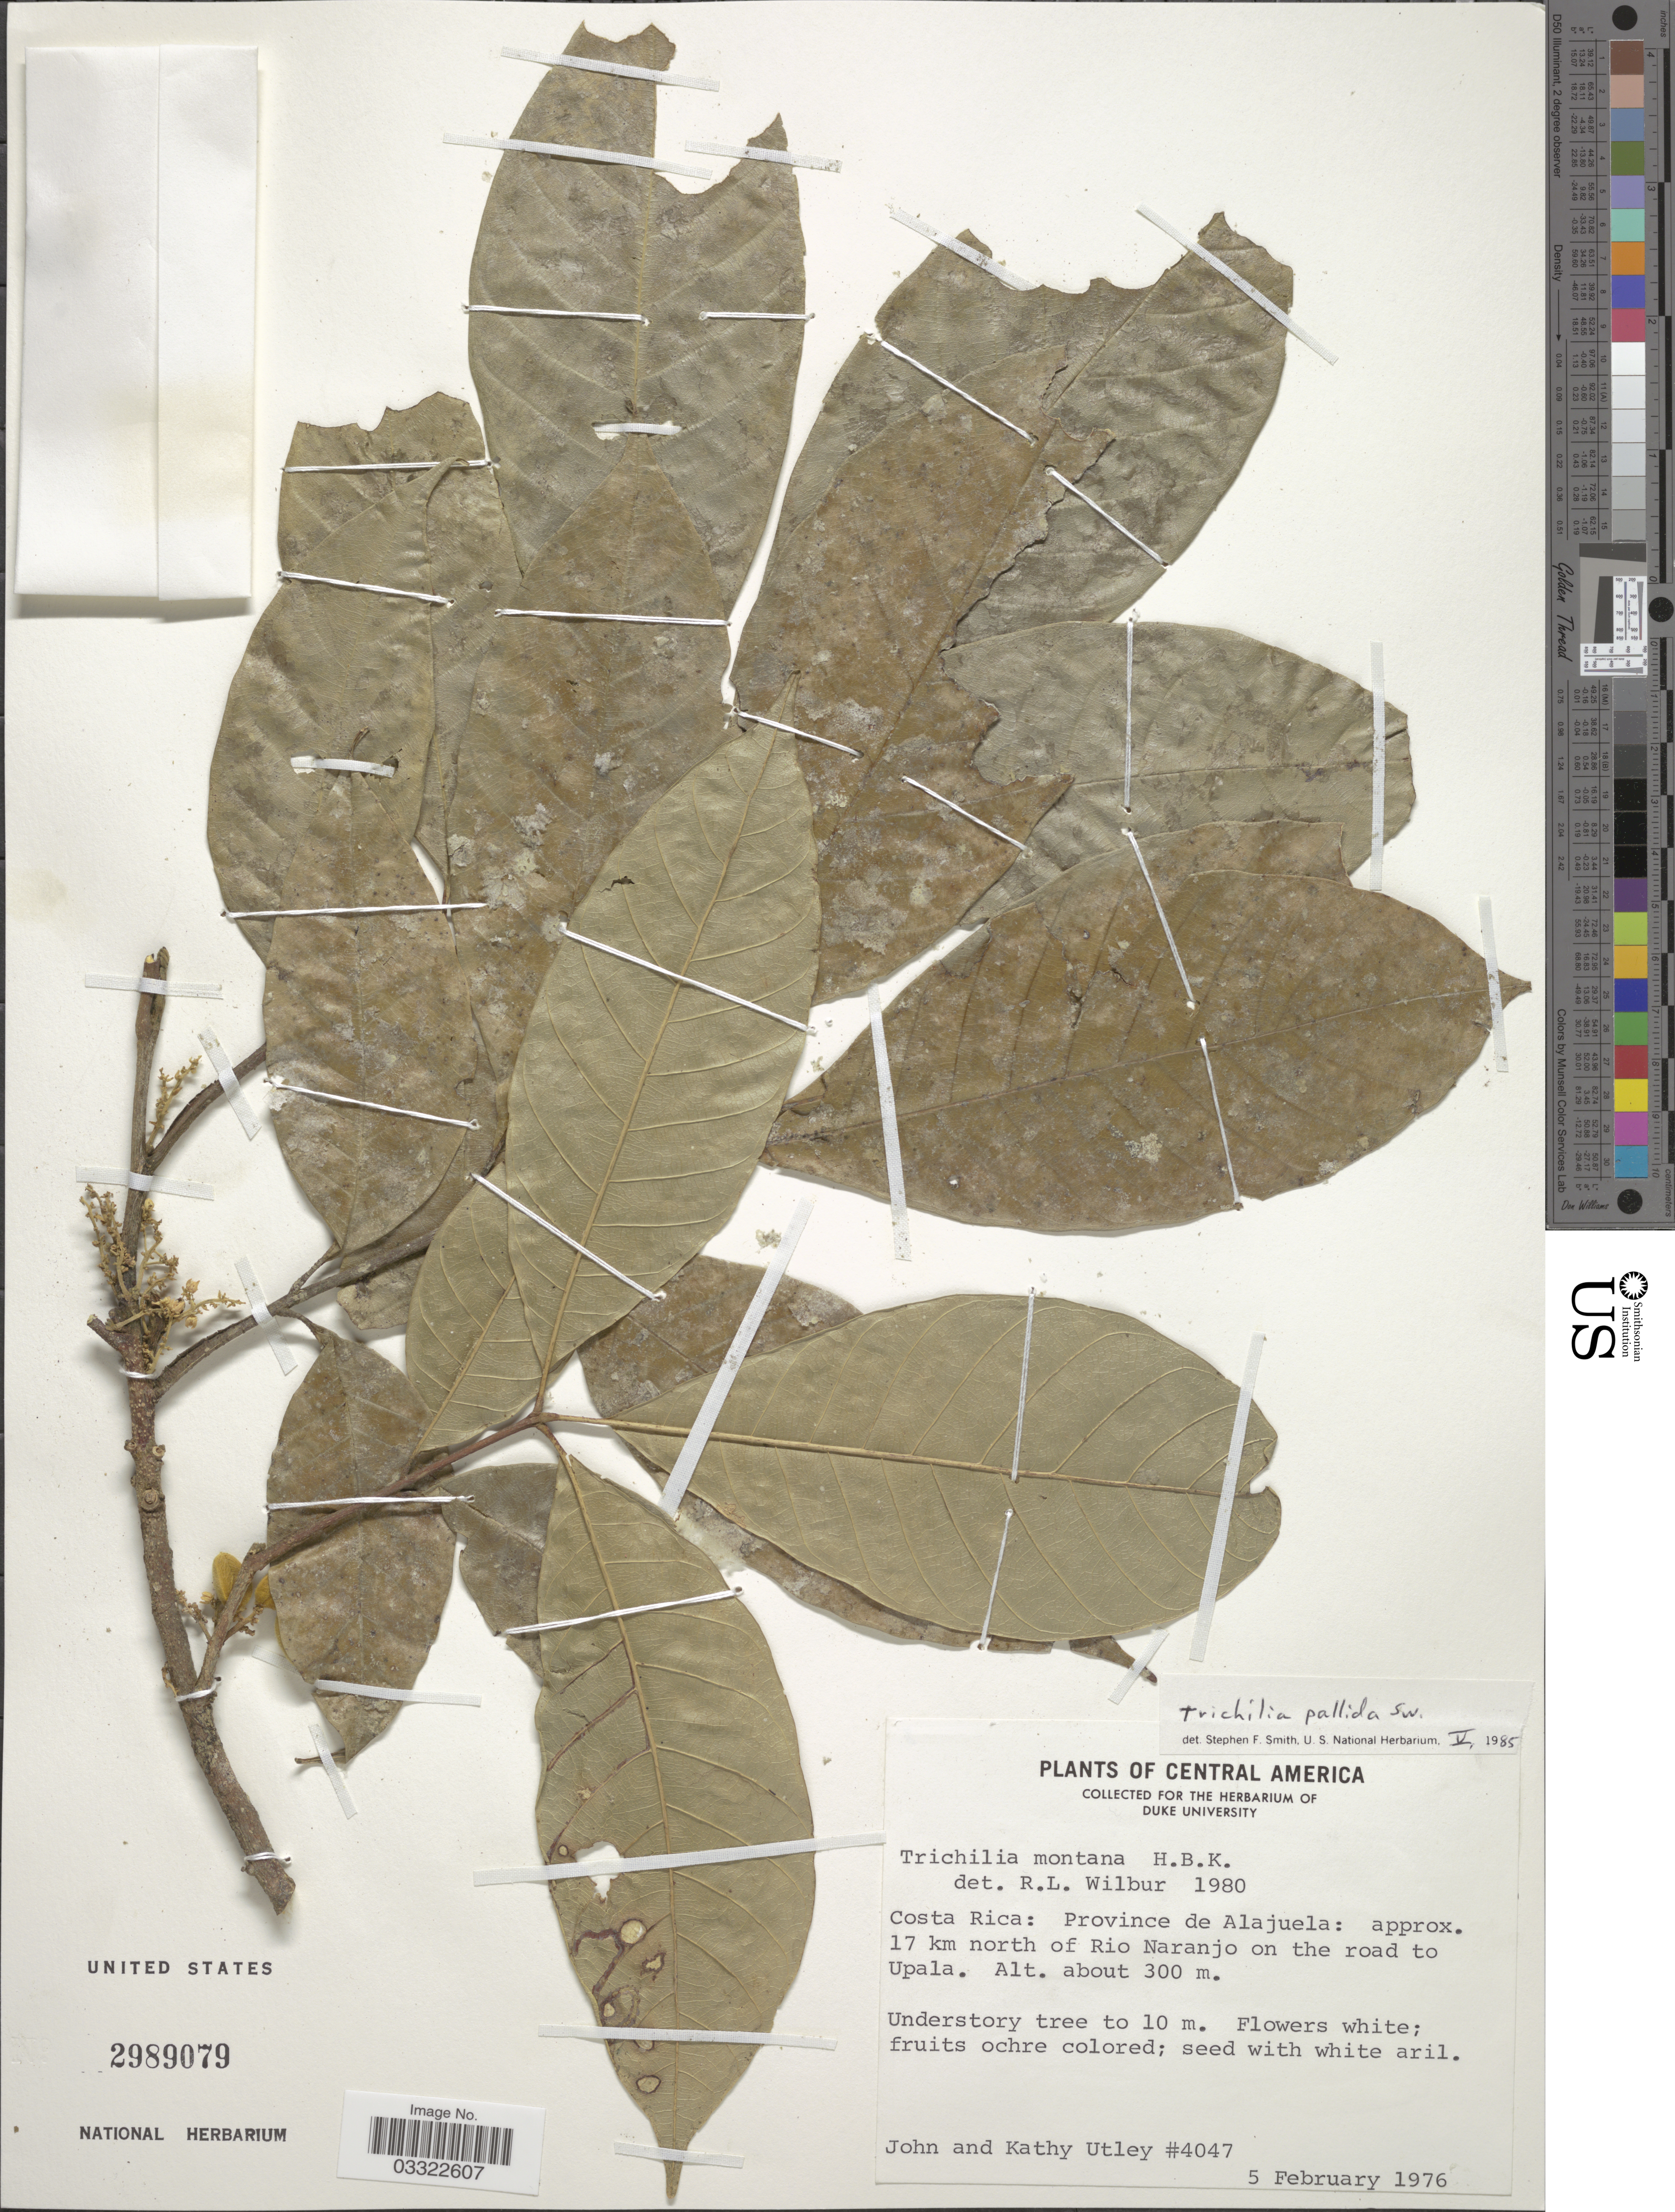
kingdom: Plantae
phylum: Tracheophyta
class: Magnoliopsida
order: Sapindales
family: Meliaceae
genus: Trichilia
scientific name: Trichilia pallida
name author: Sw.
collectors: J. F. Utley & K. Burt-Utley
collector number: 4047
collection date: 1976-02-05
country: Costa Rica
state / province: Alajuela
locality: Approx. 17 km north of Rio Naranjo on the road to Upala.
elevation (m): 300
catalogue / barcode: US 2989079